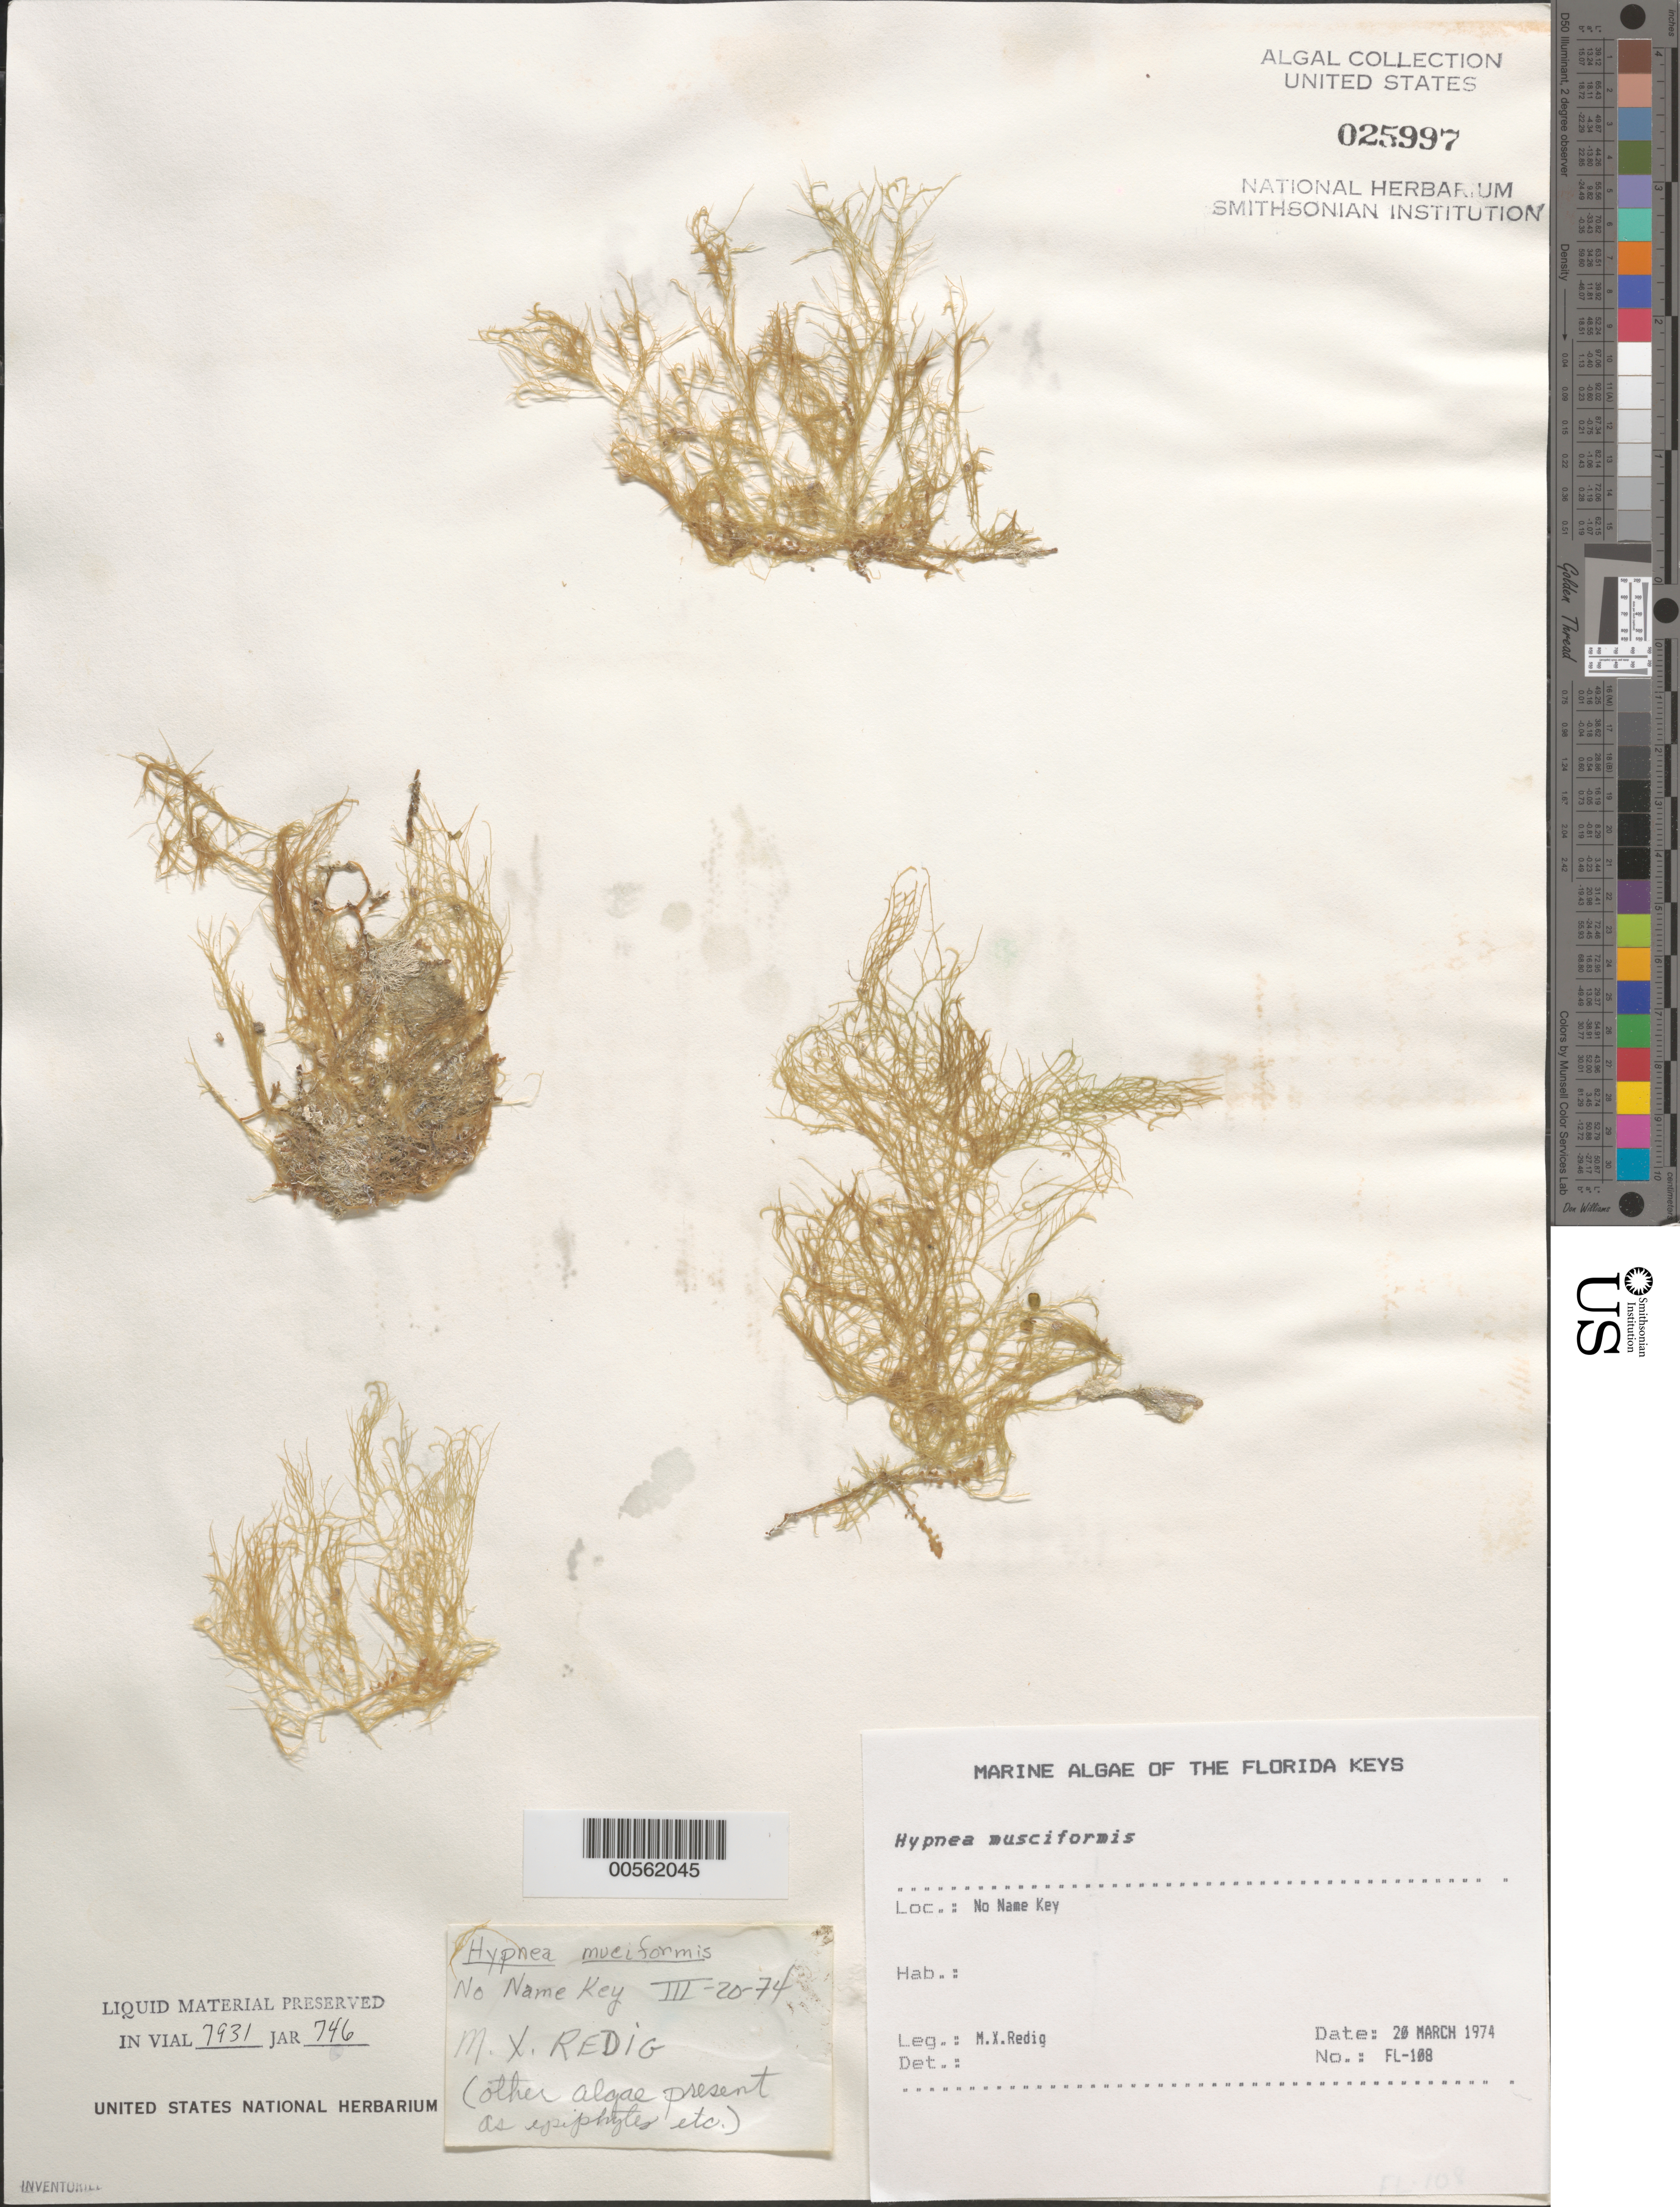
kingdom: Plantae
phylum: Rhodophyta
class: Florideophyceae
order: Gigartinales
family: Cystocloniaceae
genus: Hypnea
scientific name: Hypnea musciformis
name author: (Wulfen) J.V.Lamouroux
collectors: M. Redig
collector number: FL-108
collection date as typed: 20 Mar 1974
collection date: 1974-03-20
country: United States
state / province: Florida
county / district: Monroe County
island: No Name Key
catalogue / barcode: US 25997